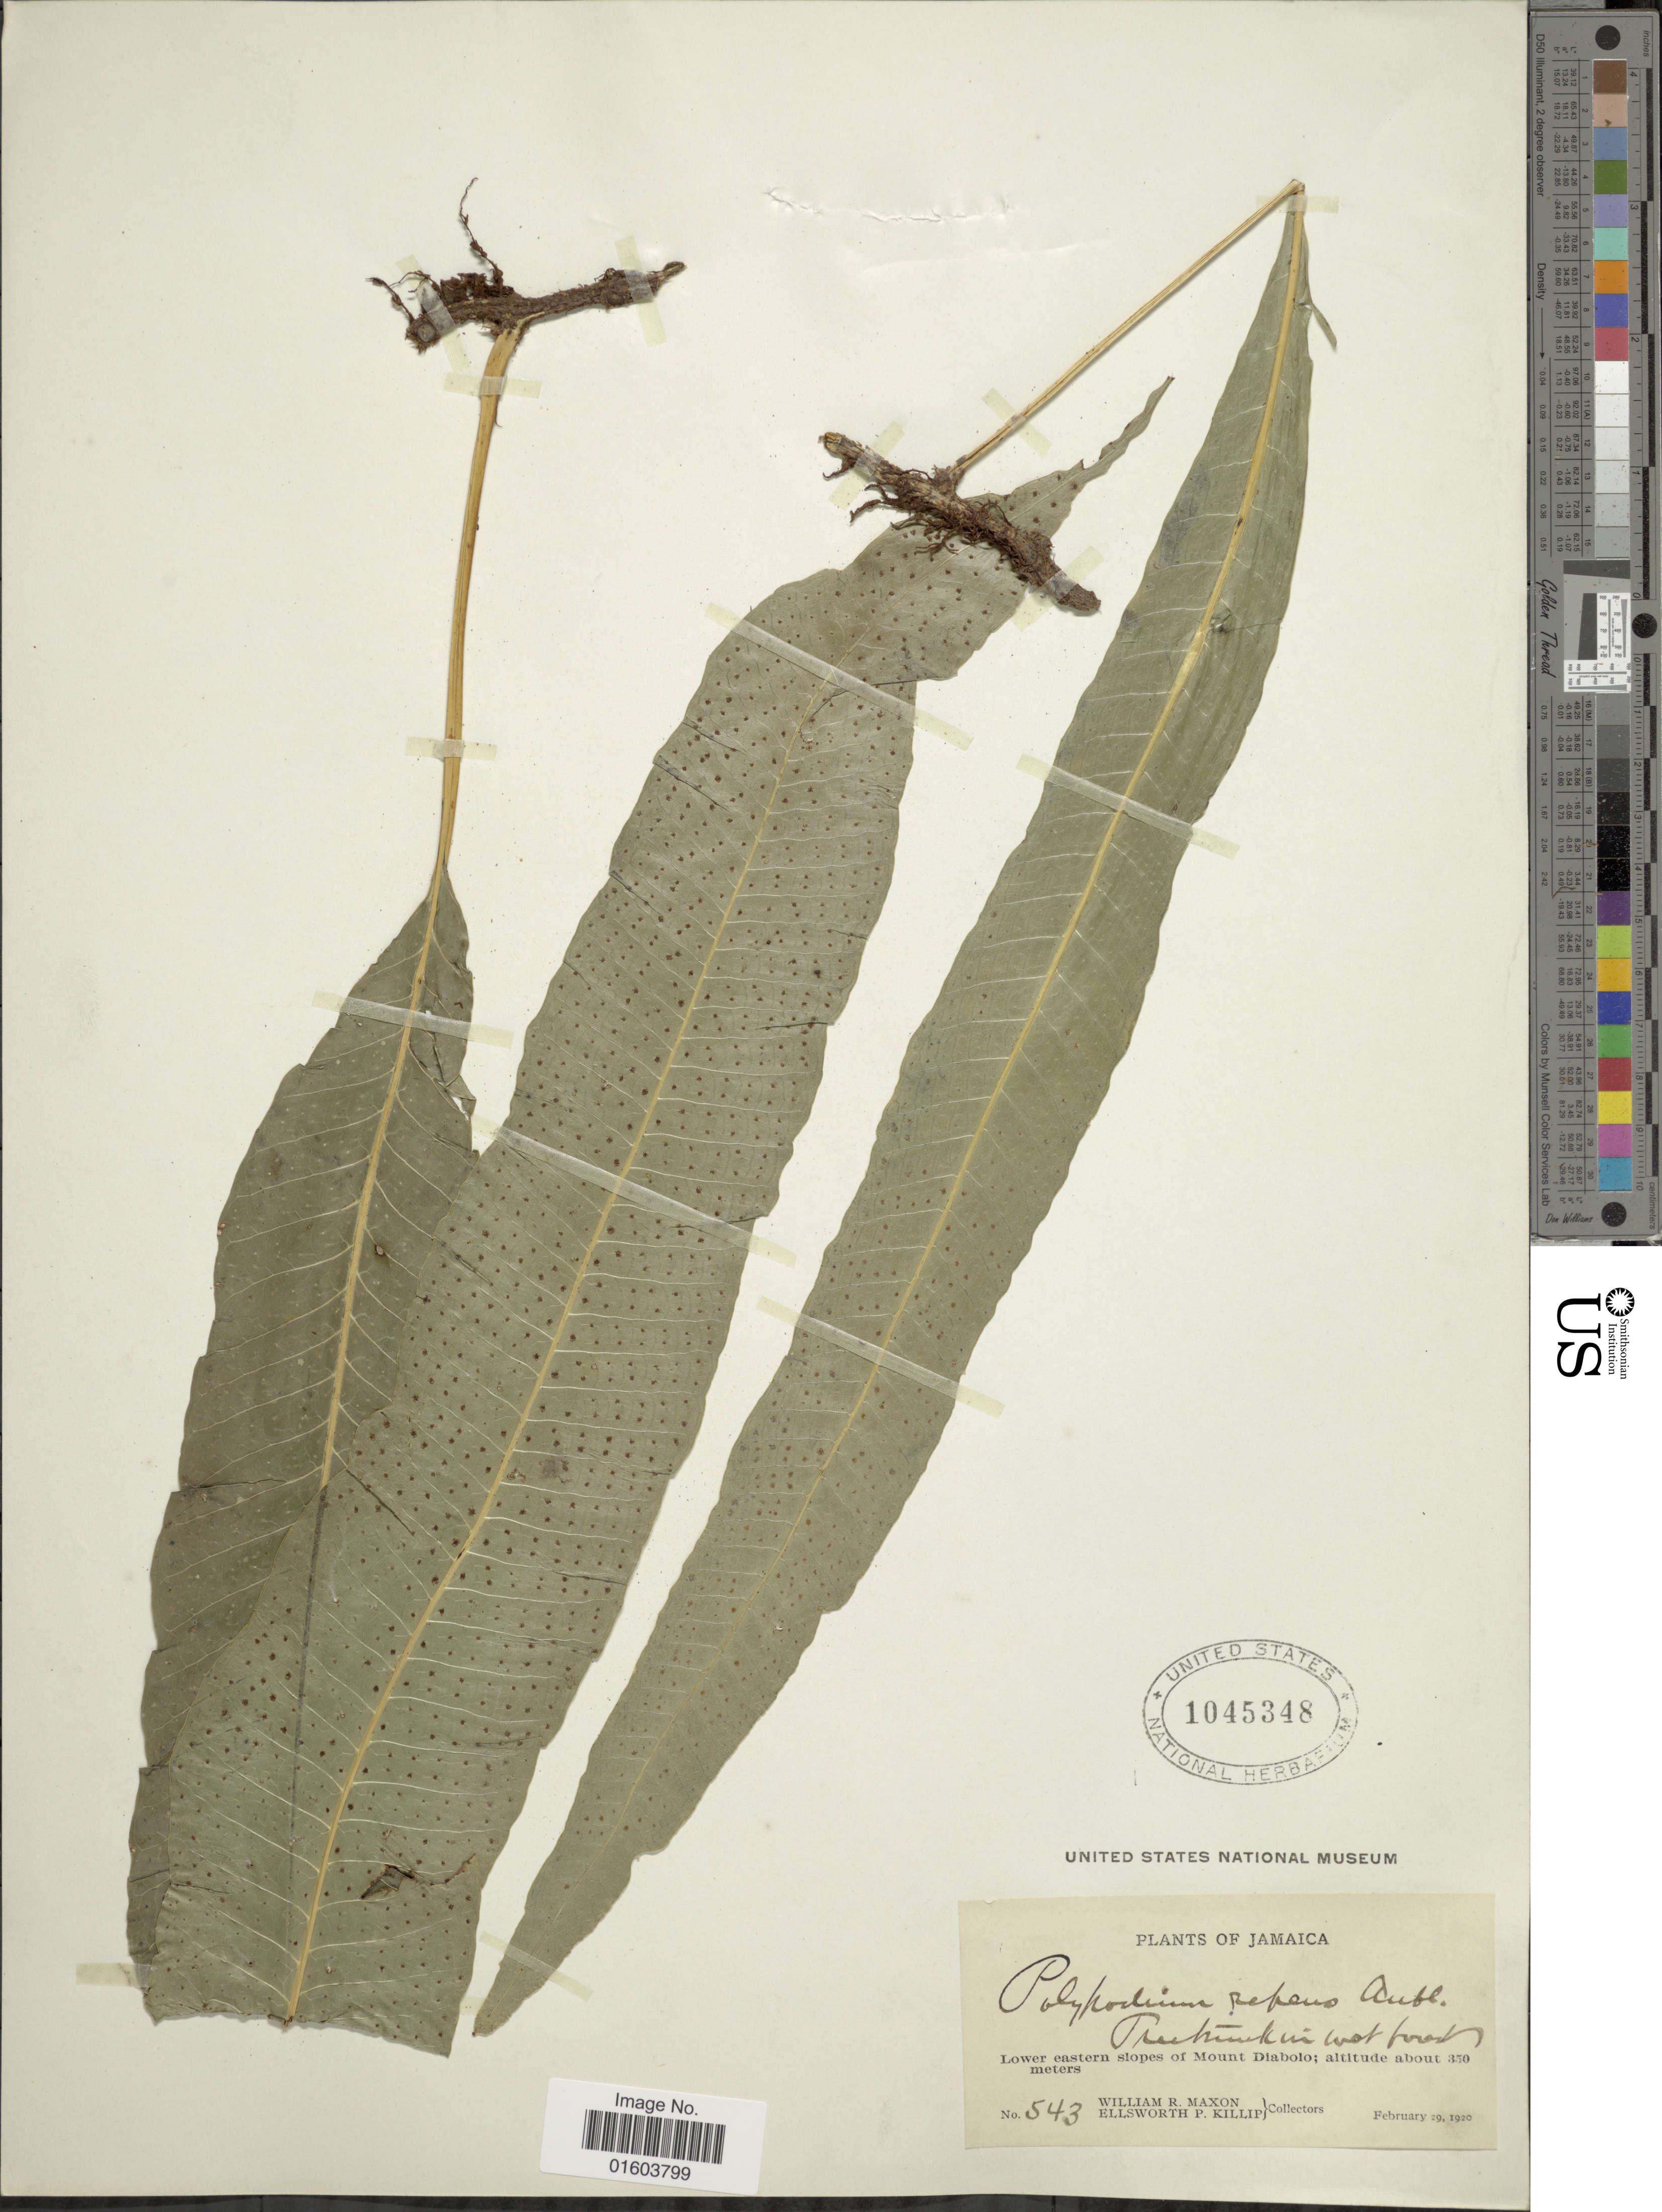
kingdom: Plantae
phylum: Tracheophyta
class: Polypodiopsida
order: Polypodiales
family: Polypodiaceae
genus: Campyloneurum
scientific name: Campyloneurum repens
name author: (Aubl.) C. Presl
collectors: W. R. Maxon & E. P. Killip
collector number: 543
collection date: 1920-02-29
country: Jamaica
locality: Lower eastern slopes of Mount Diabolo.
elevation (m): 350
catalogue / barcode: US 1045348